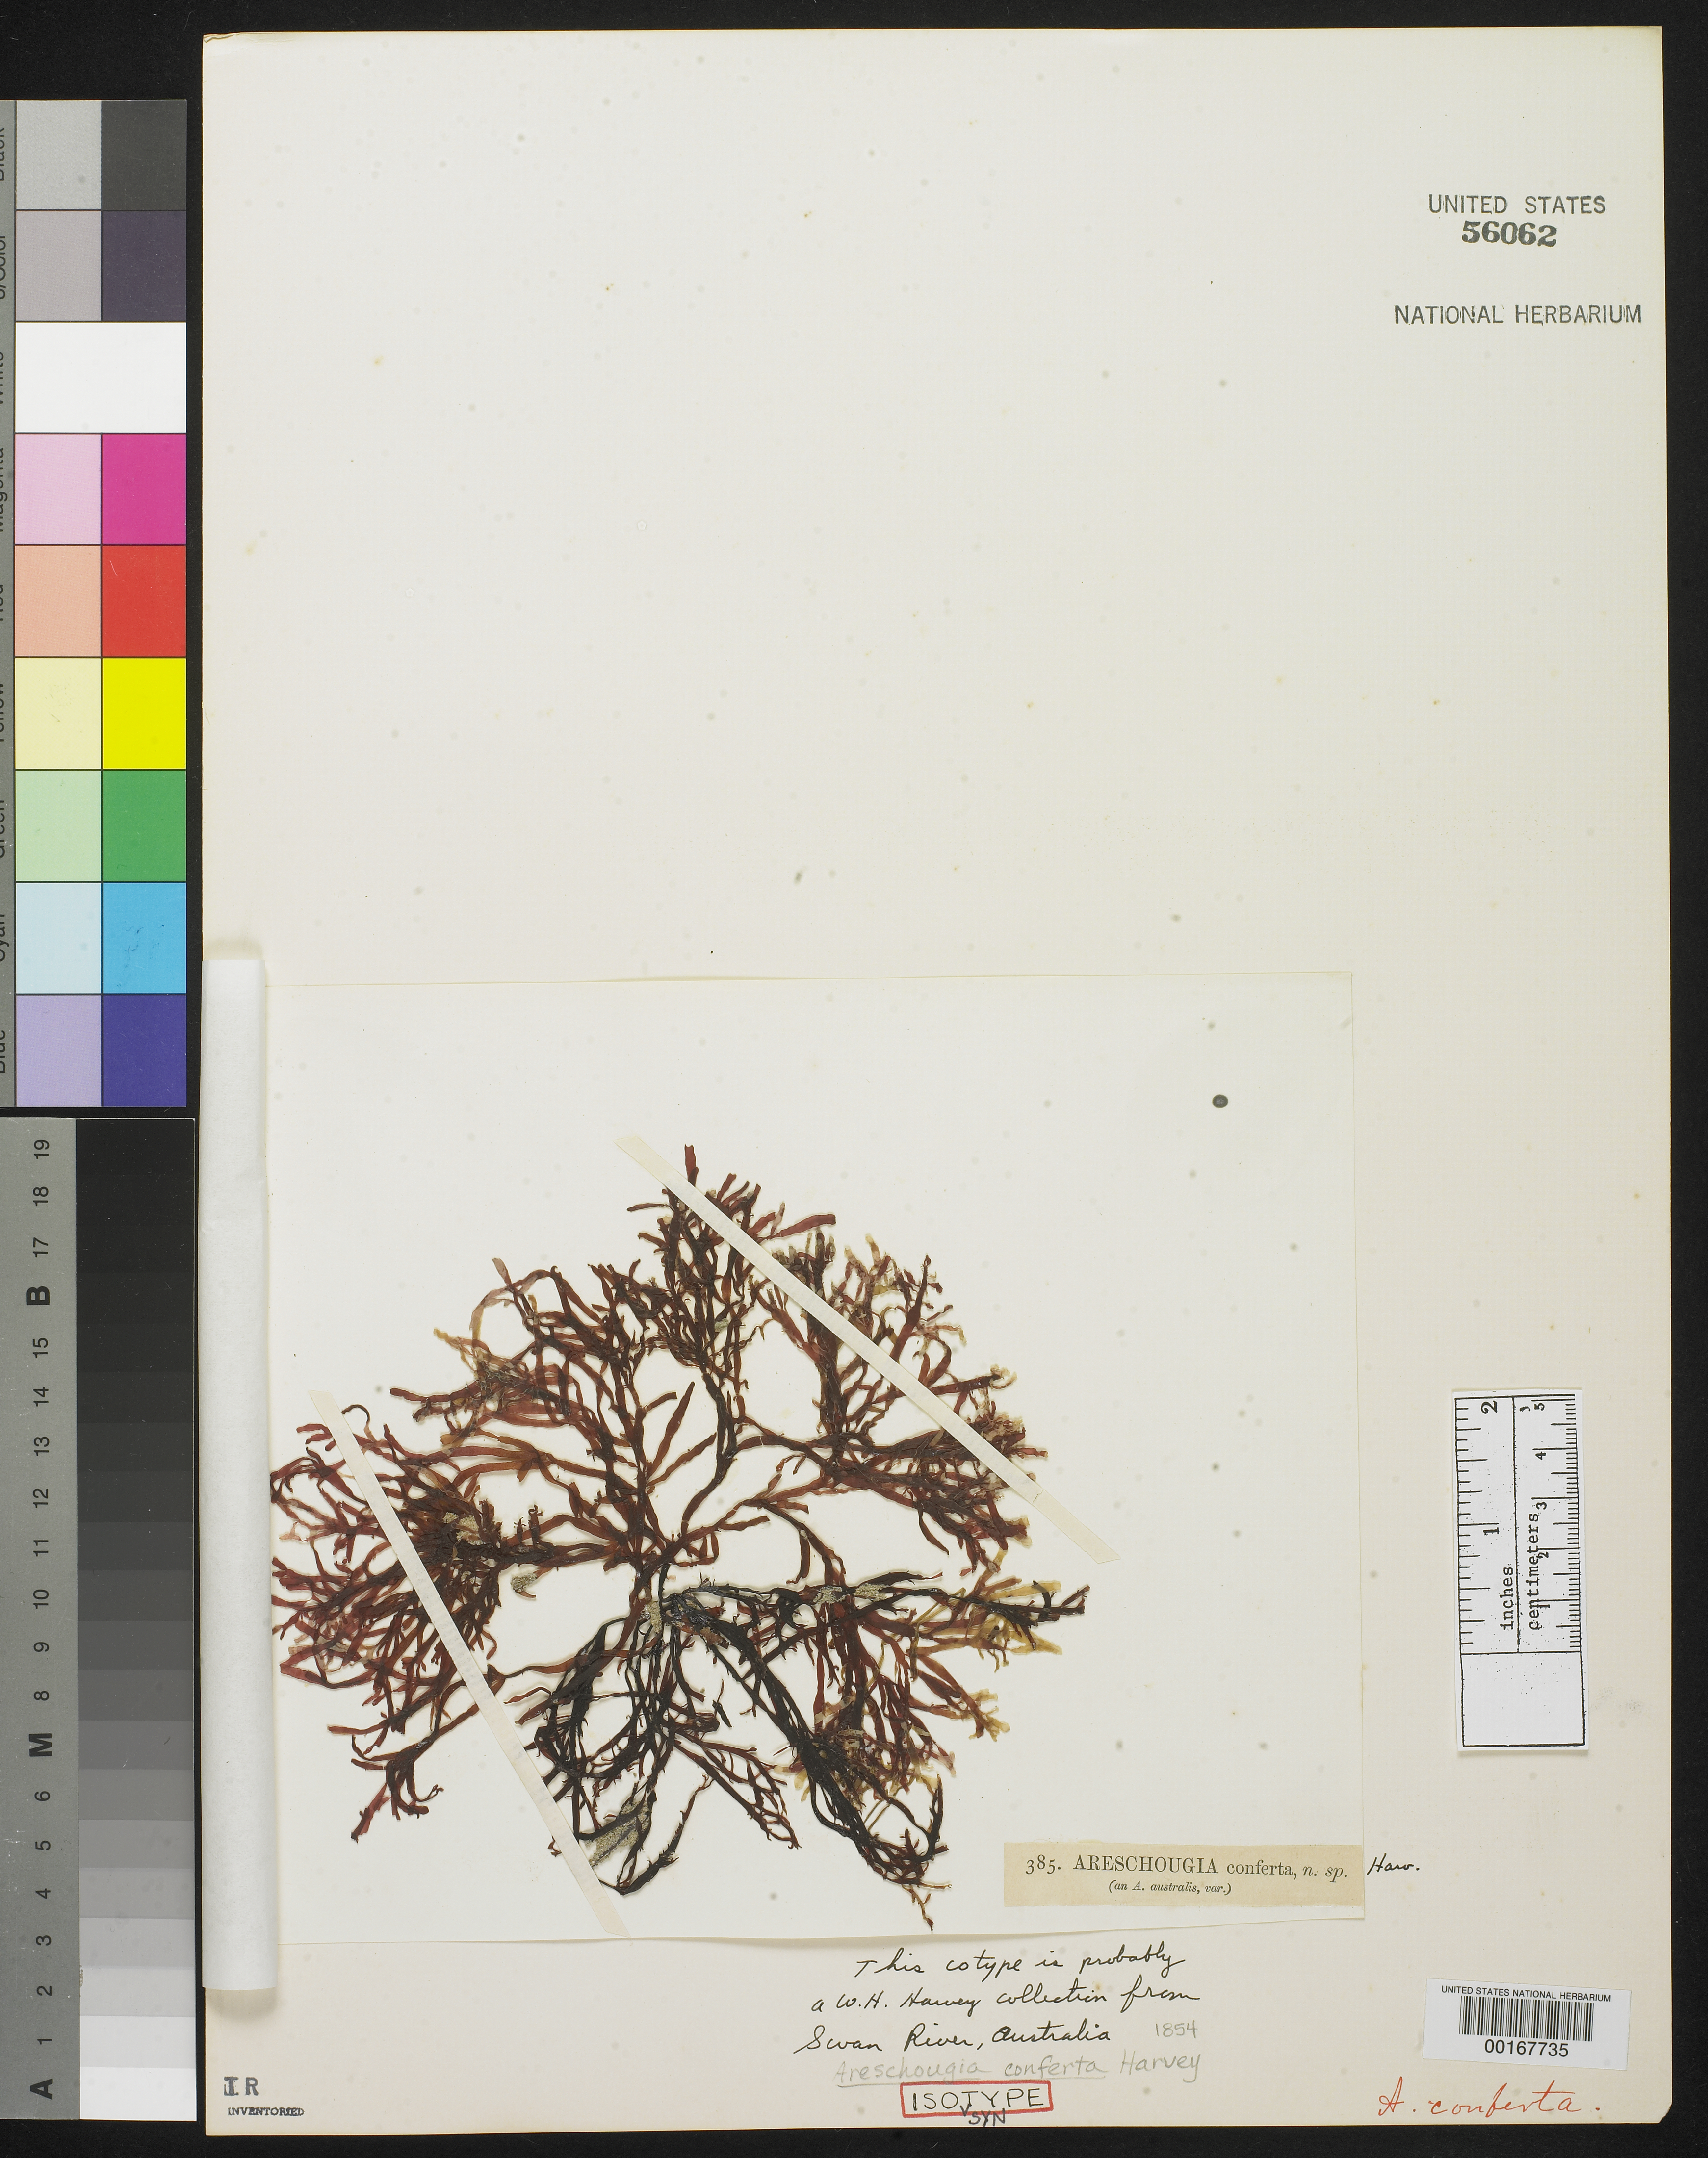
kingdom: Plantae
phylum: Rhodophyta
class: Florideophyceae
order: Gigartinales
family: Areschougiaceae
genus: Areschougia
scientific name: Areschougia conferta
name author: Harv.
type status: Syntype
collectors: W. Harvey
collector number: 385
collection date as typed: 1854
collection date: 1854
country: Australia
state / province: Western Australia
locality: Probably Swan River.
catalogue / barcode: US 56062